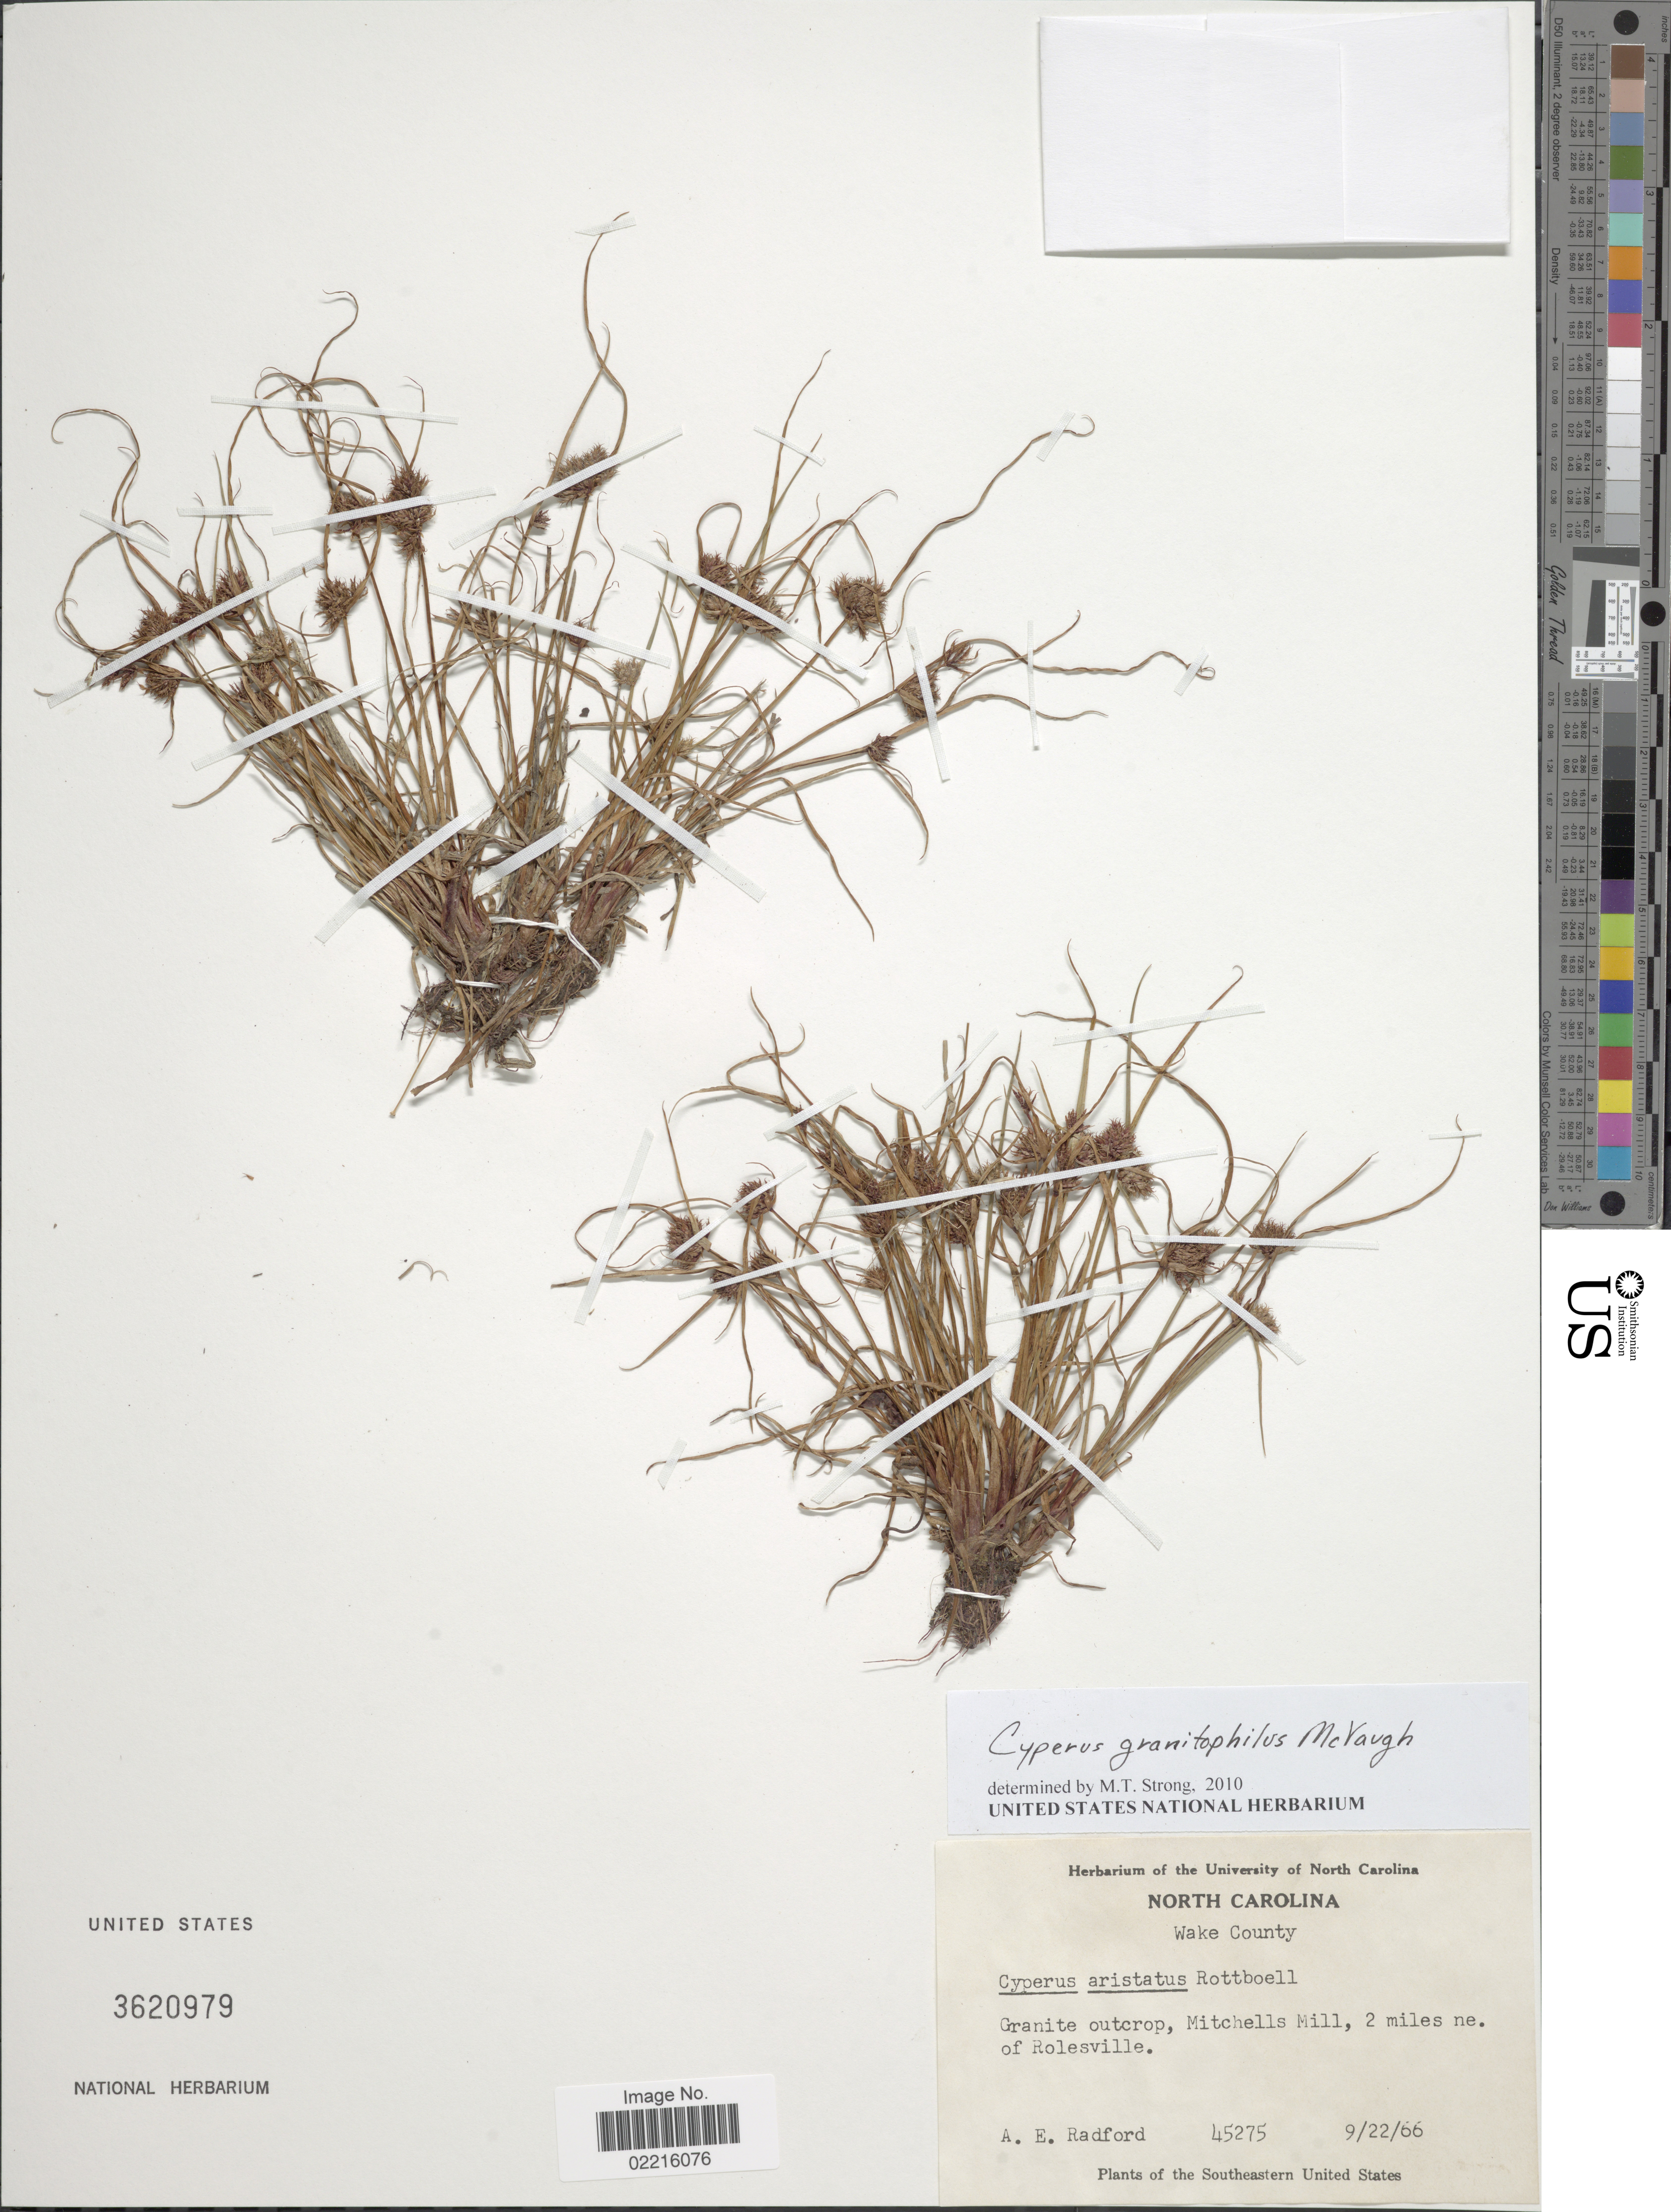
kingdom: Plantae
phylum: Tracheophyta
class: Liliopsida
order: Poales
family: Cyperaceae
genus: Cyperus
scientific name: Cyperus granitophilus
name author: McVaugh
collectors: A. E. Radford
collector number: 45275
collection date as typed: Transcribed d/m/y: 22/9/66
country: United States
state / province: North Carolina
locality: Wake County, Granite outcrop, Mitchells Mill, 2 miles ne of Rolesville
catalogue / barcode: US 3620979